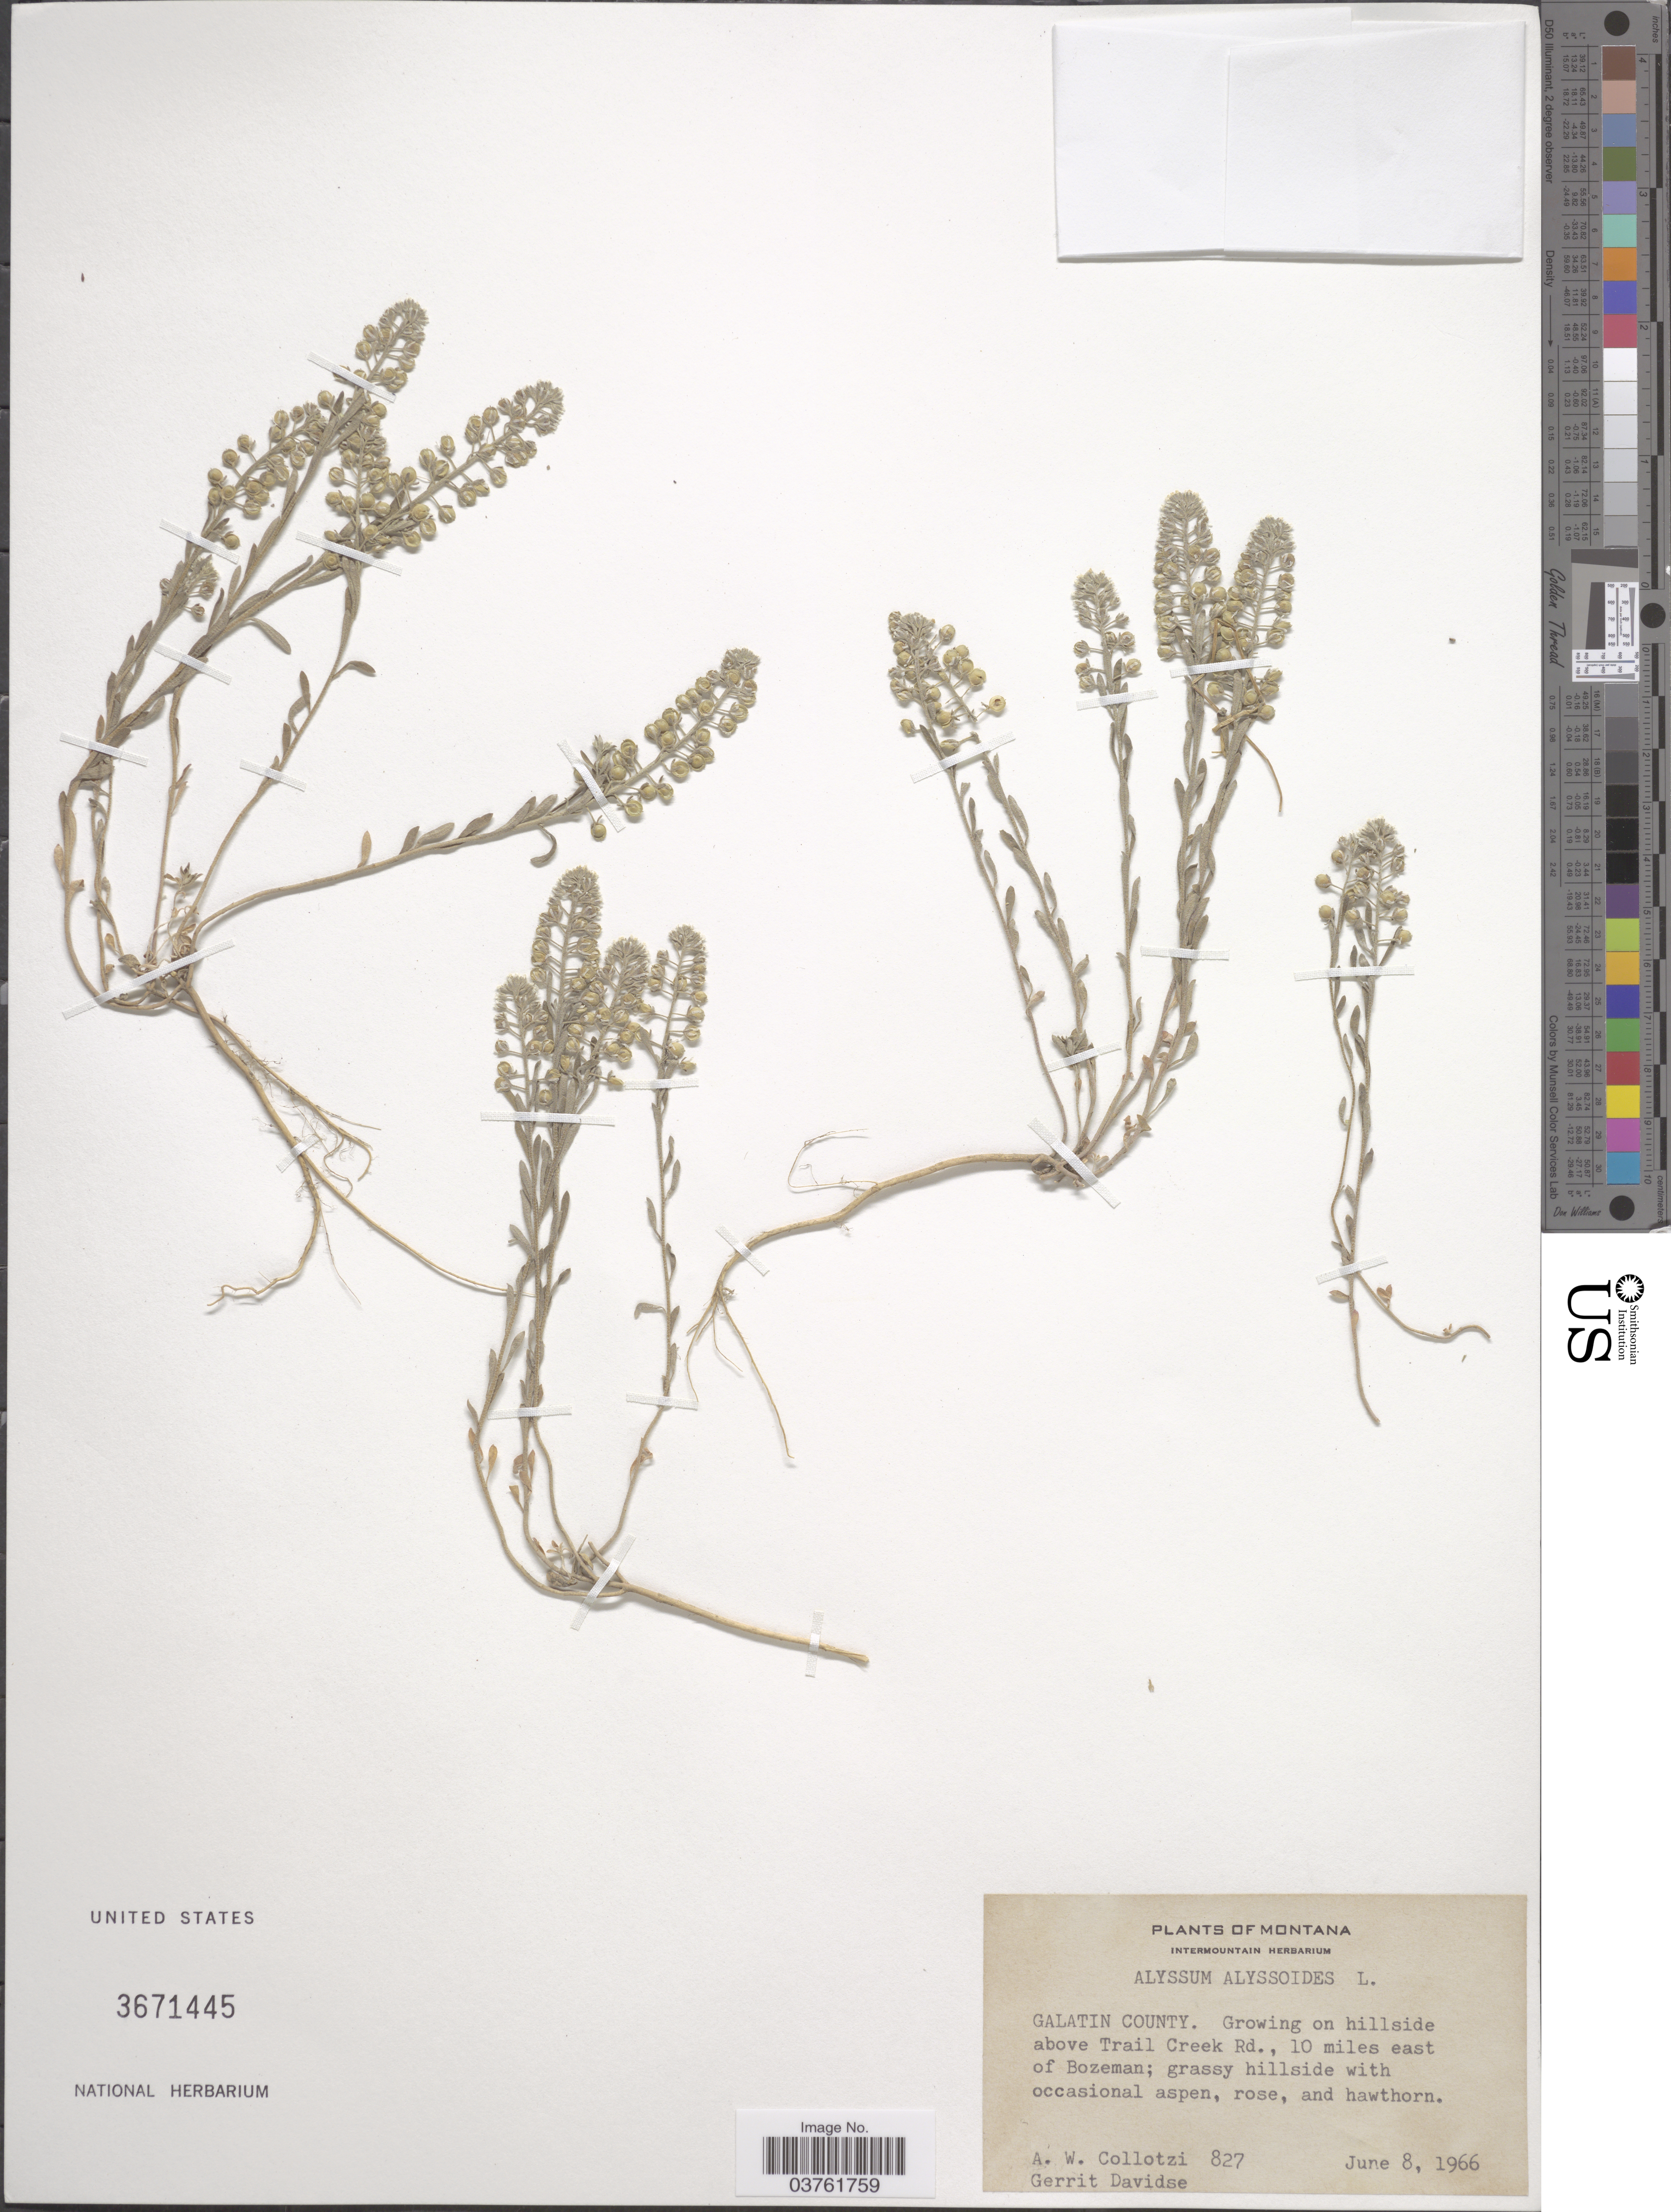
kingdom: Plantae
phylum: Tracheophyta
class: Magnoliopsida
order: Brassicales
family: Brassicaceae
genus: Alyssum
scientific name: Alyssum alyssoides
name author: (L.) L.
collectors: A. W. Collotzi & G. Davidse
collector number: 827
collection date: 1966-06-08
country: United States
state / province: Montana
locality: Galatin County. Growing hillside above Trail Creek Rd., 10 miles east of Bozeman.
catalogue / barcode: US 3671445